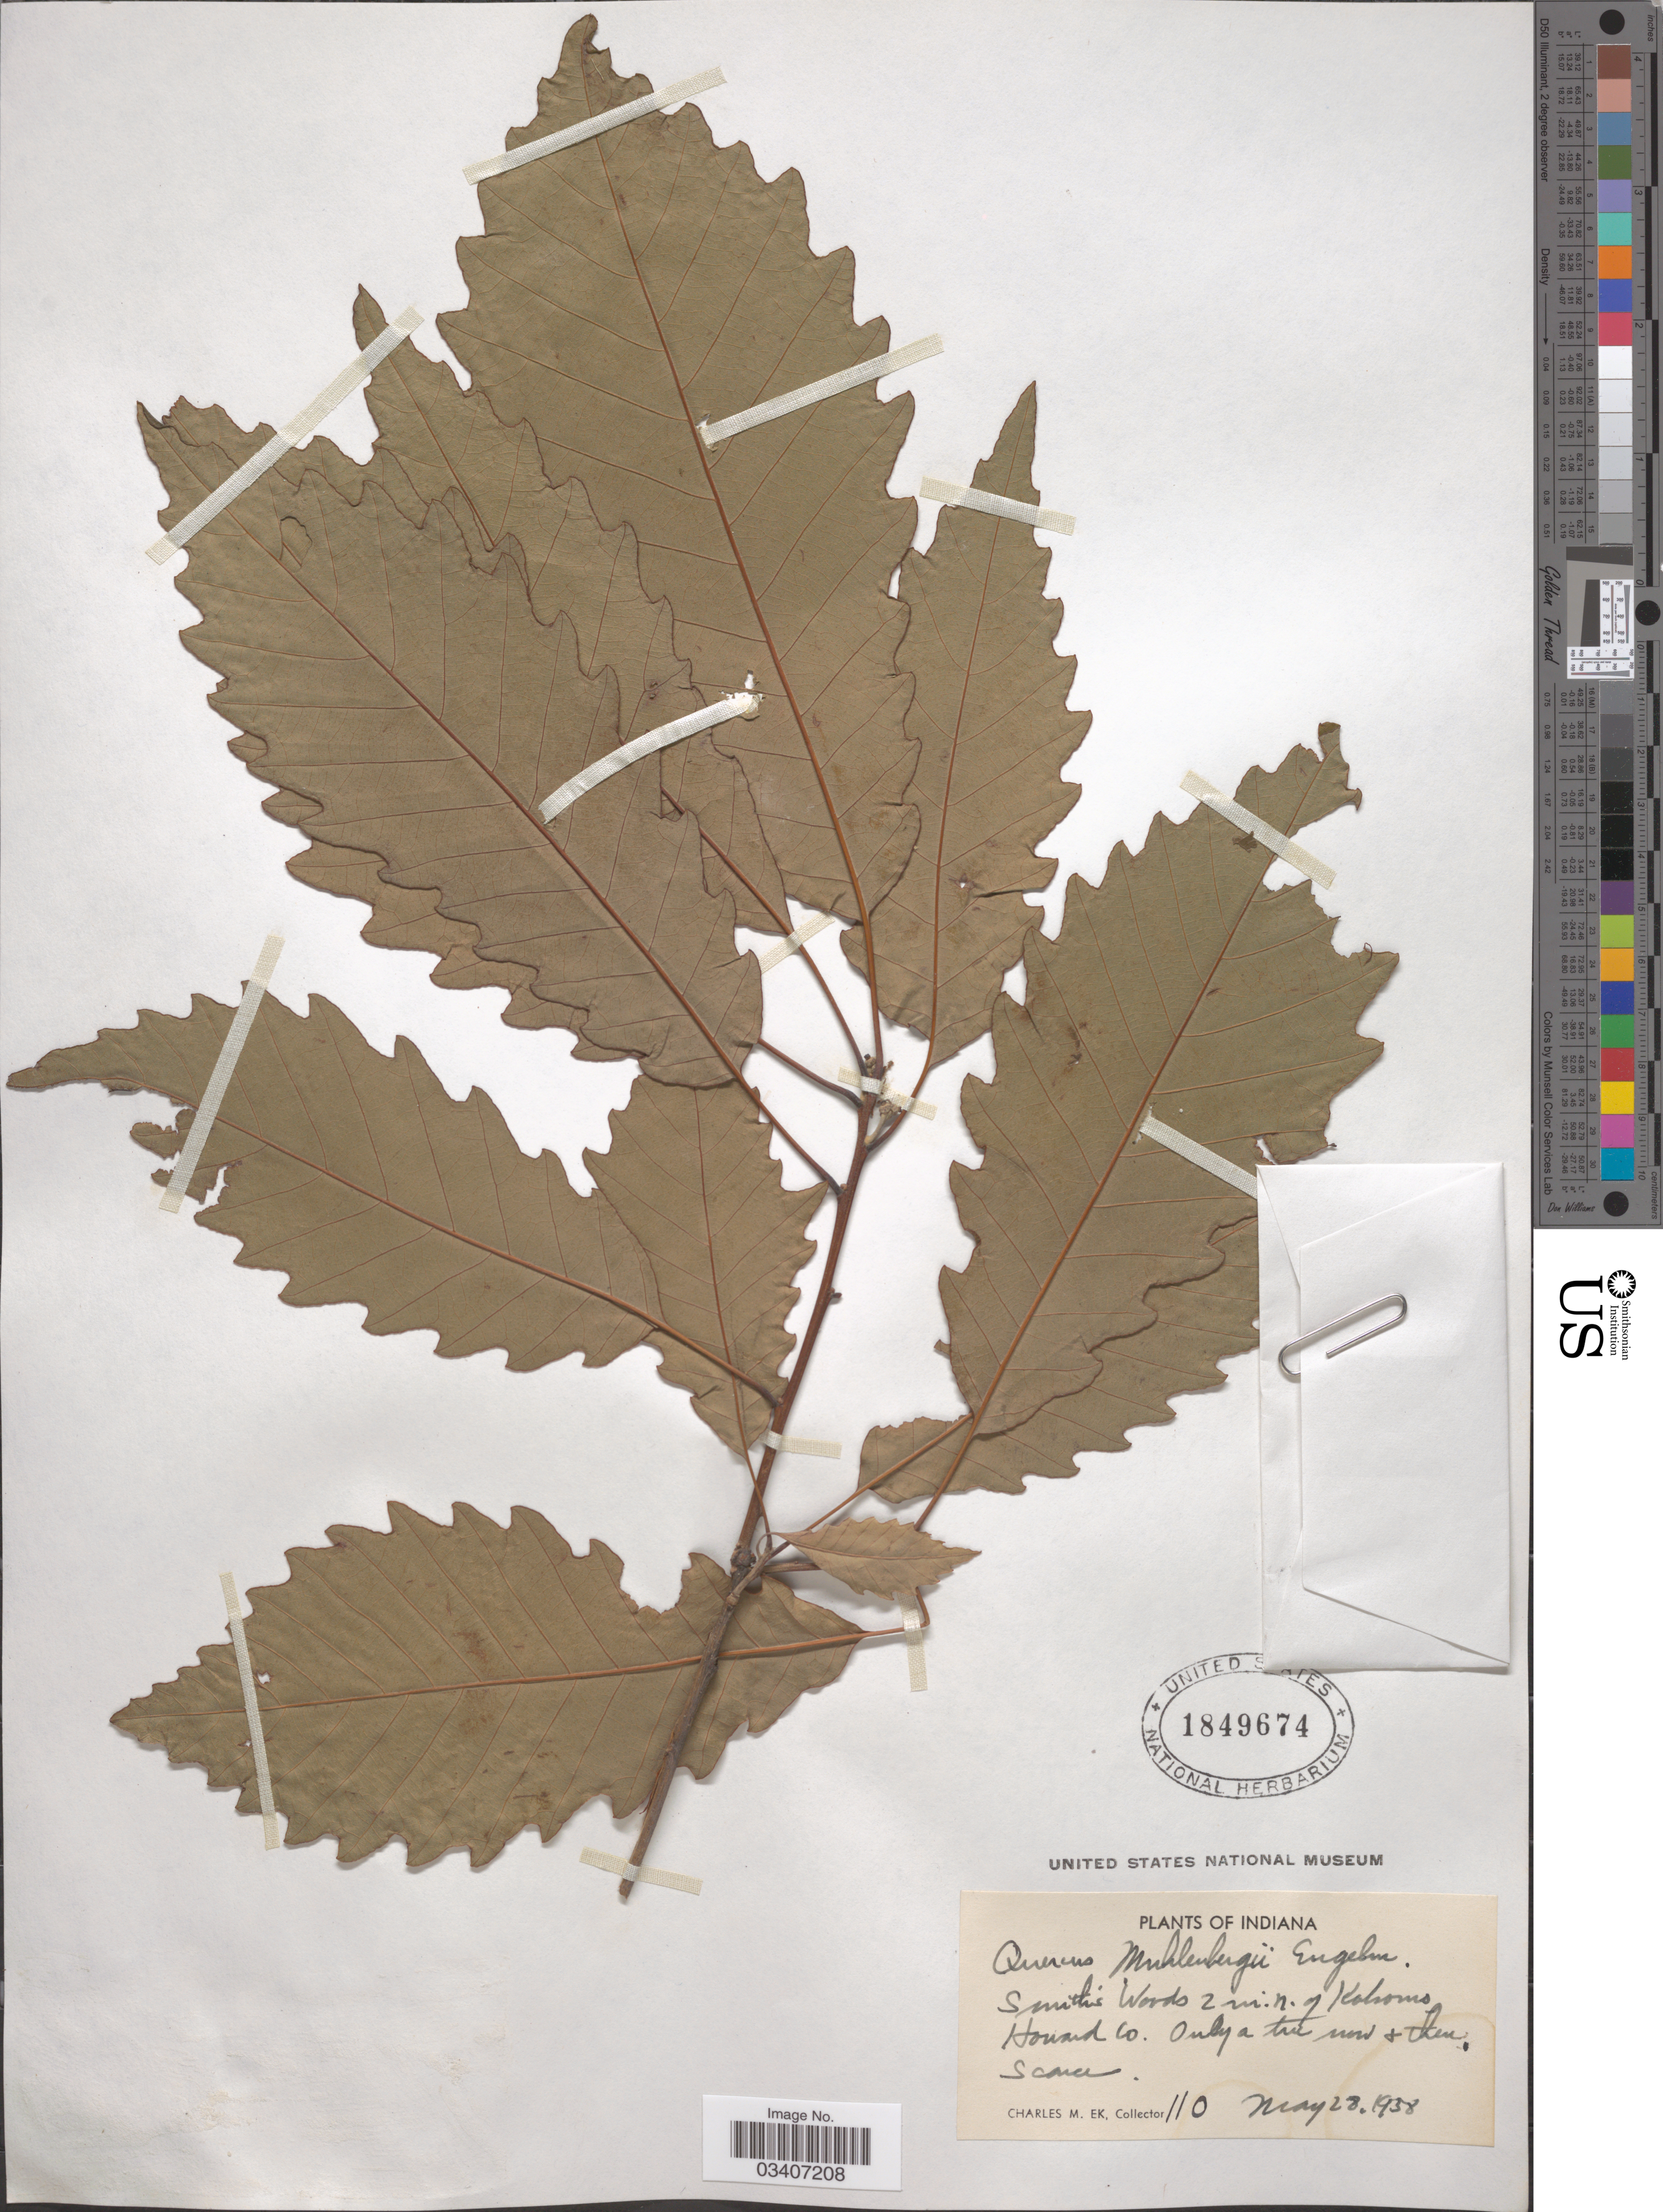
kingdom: Plantae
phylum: Tracheophyta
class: Magnoliopsida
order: Fagales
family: Fagaceae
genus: Quercus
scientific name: Quercus muehlenbergii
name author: Engelm.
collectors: C. Ek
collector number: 110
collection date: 1958-05-28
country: United States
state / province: Indiana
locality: Smith's Woods 2 mi. N. of Kokomo Howard Co.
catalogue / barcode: US 1849674